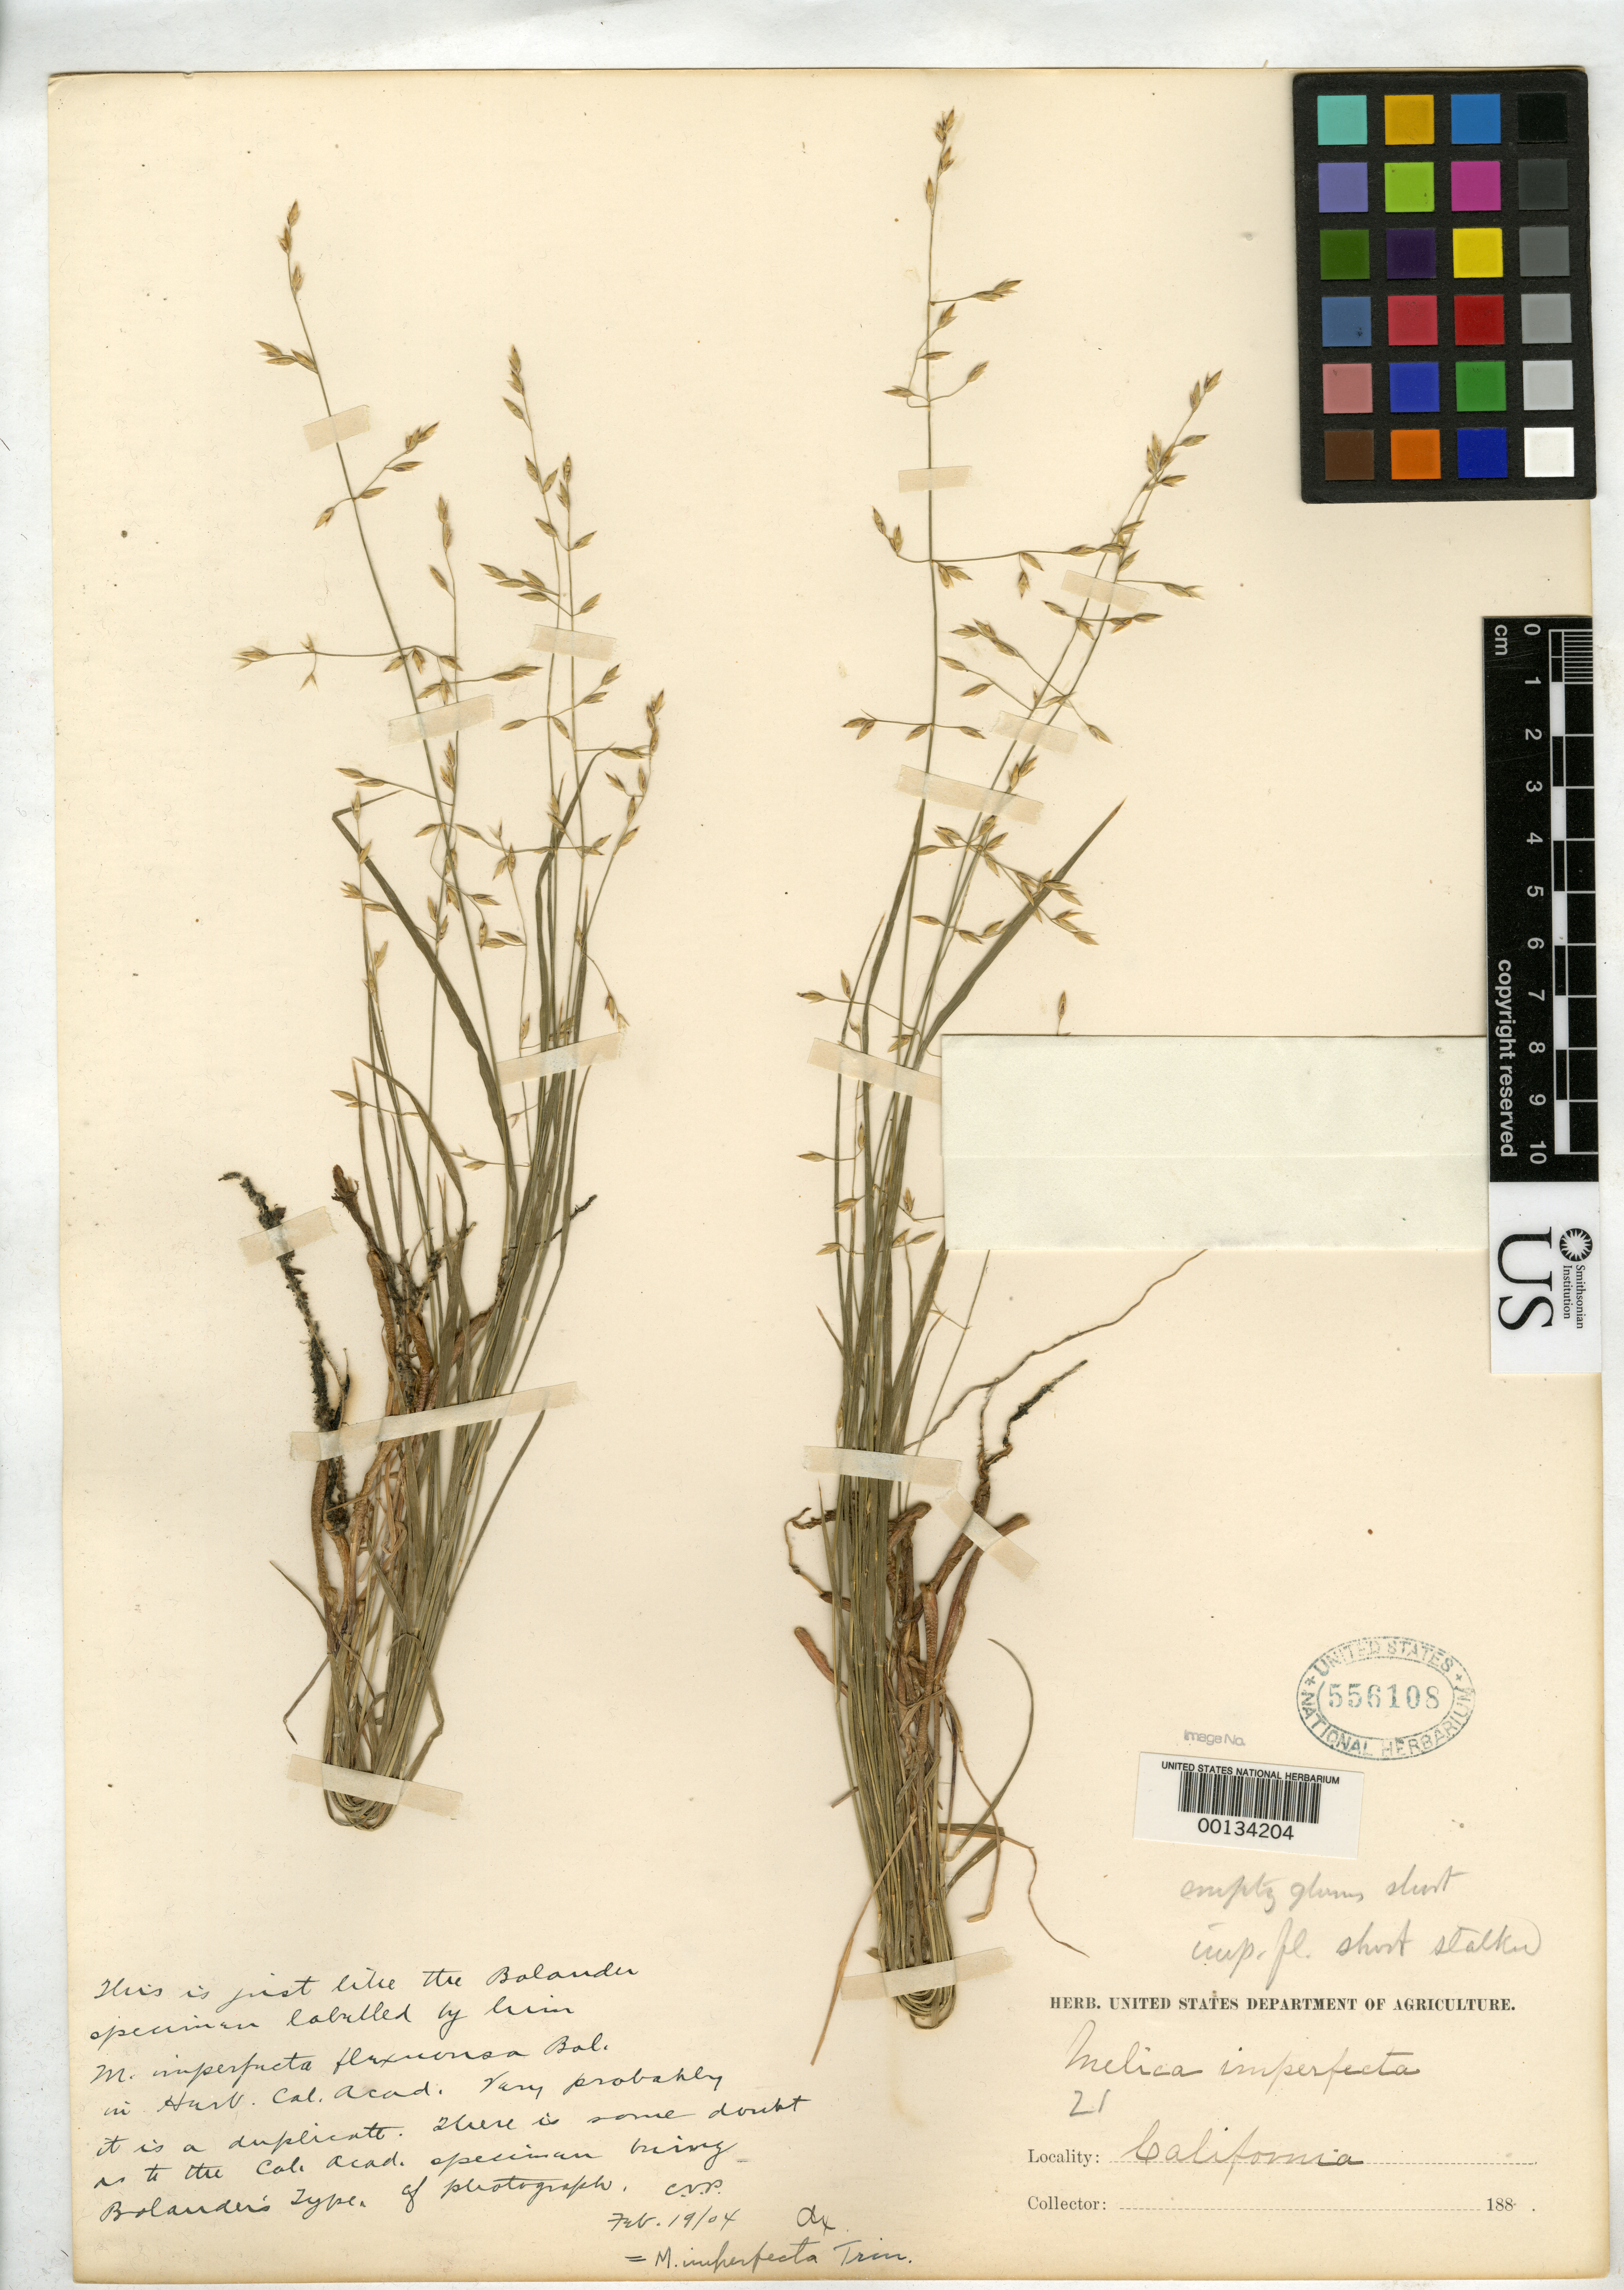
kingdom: Plantae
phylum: Tracheophyta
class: Liliopsida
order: Poales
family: Poaceae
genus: Melica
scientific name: Melica imperfecta var. flexuosa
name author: Bol.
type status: Possible Isotype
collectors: H. Bolander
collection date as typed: Jun 1866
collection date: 1866-06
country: United States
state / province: California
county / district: Mariposa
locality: Road from Mariposa to Clark's.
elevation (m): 1067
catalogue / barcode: US 556108